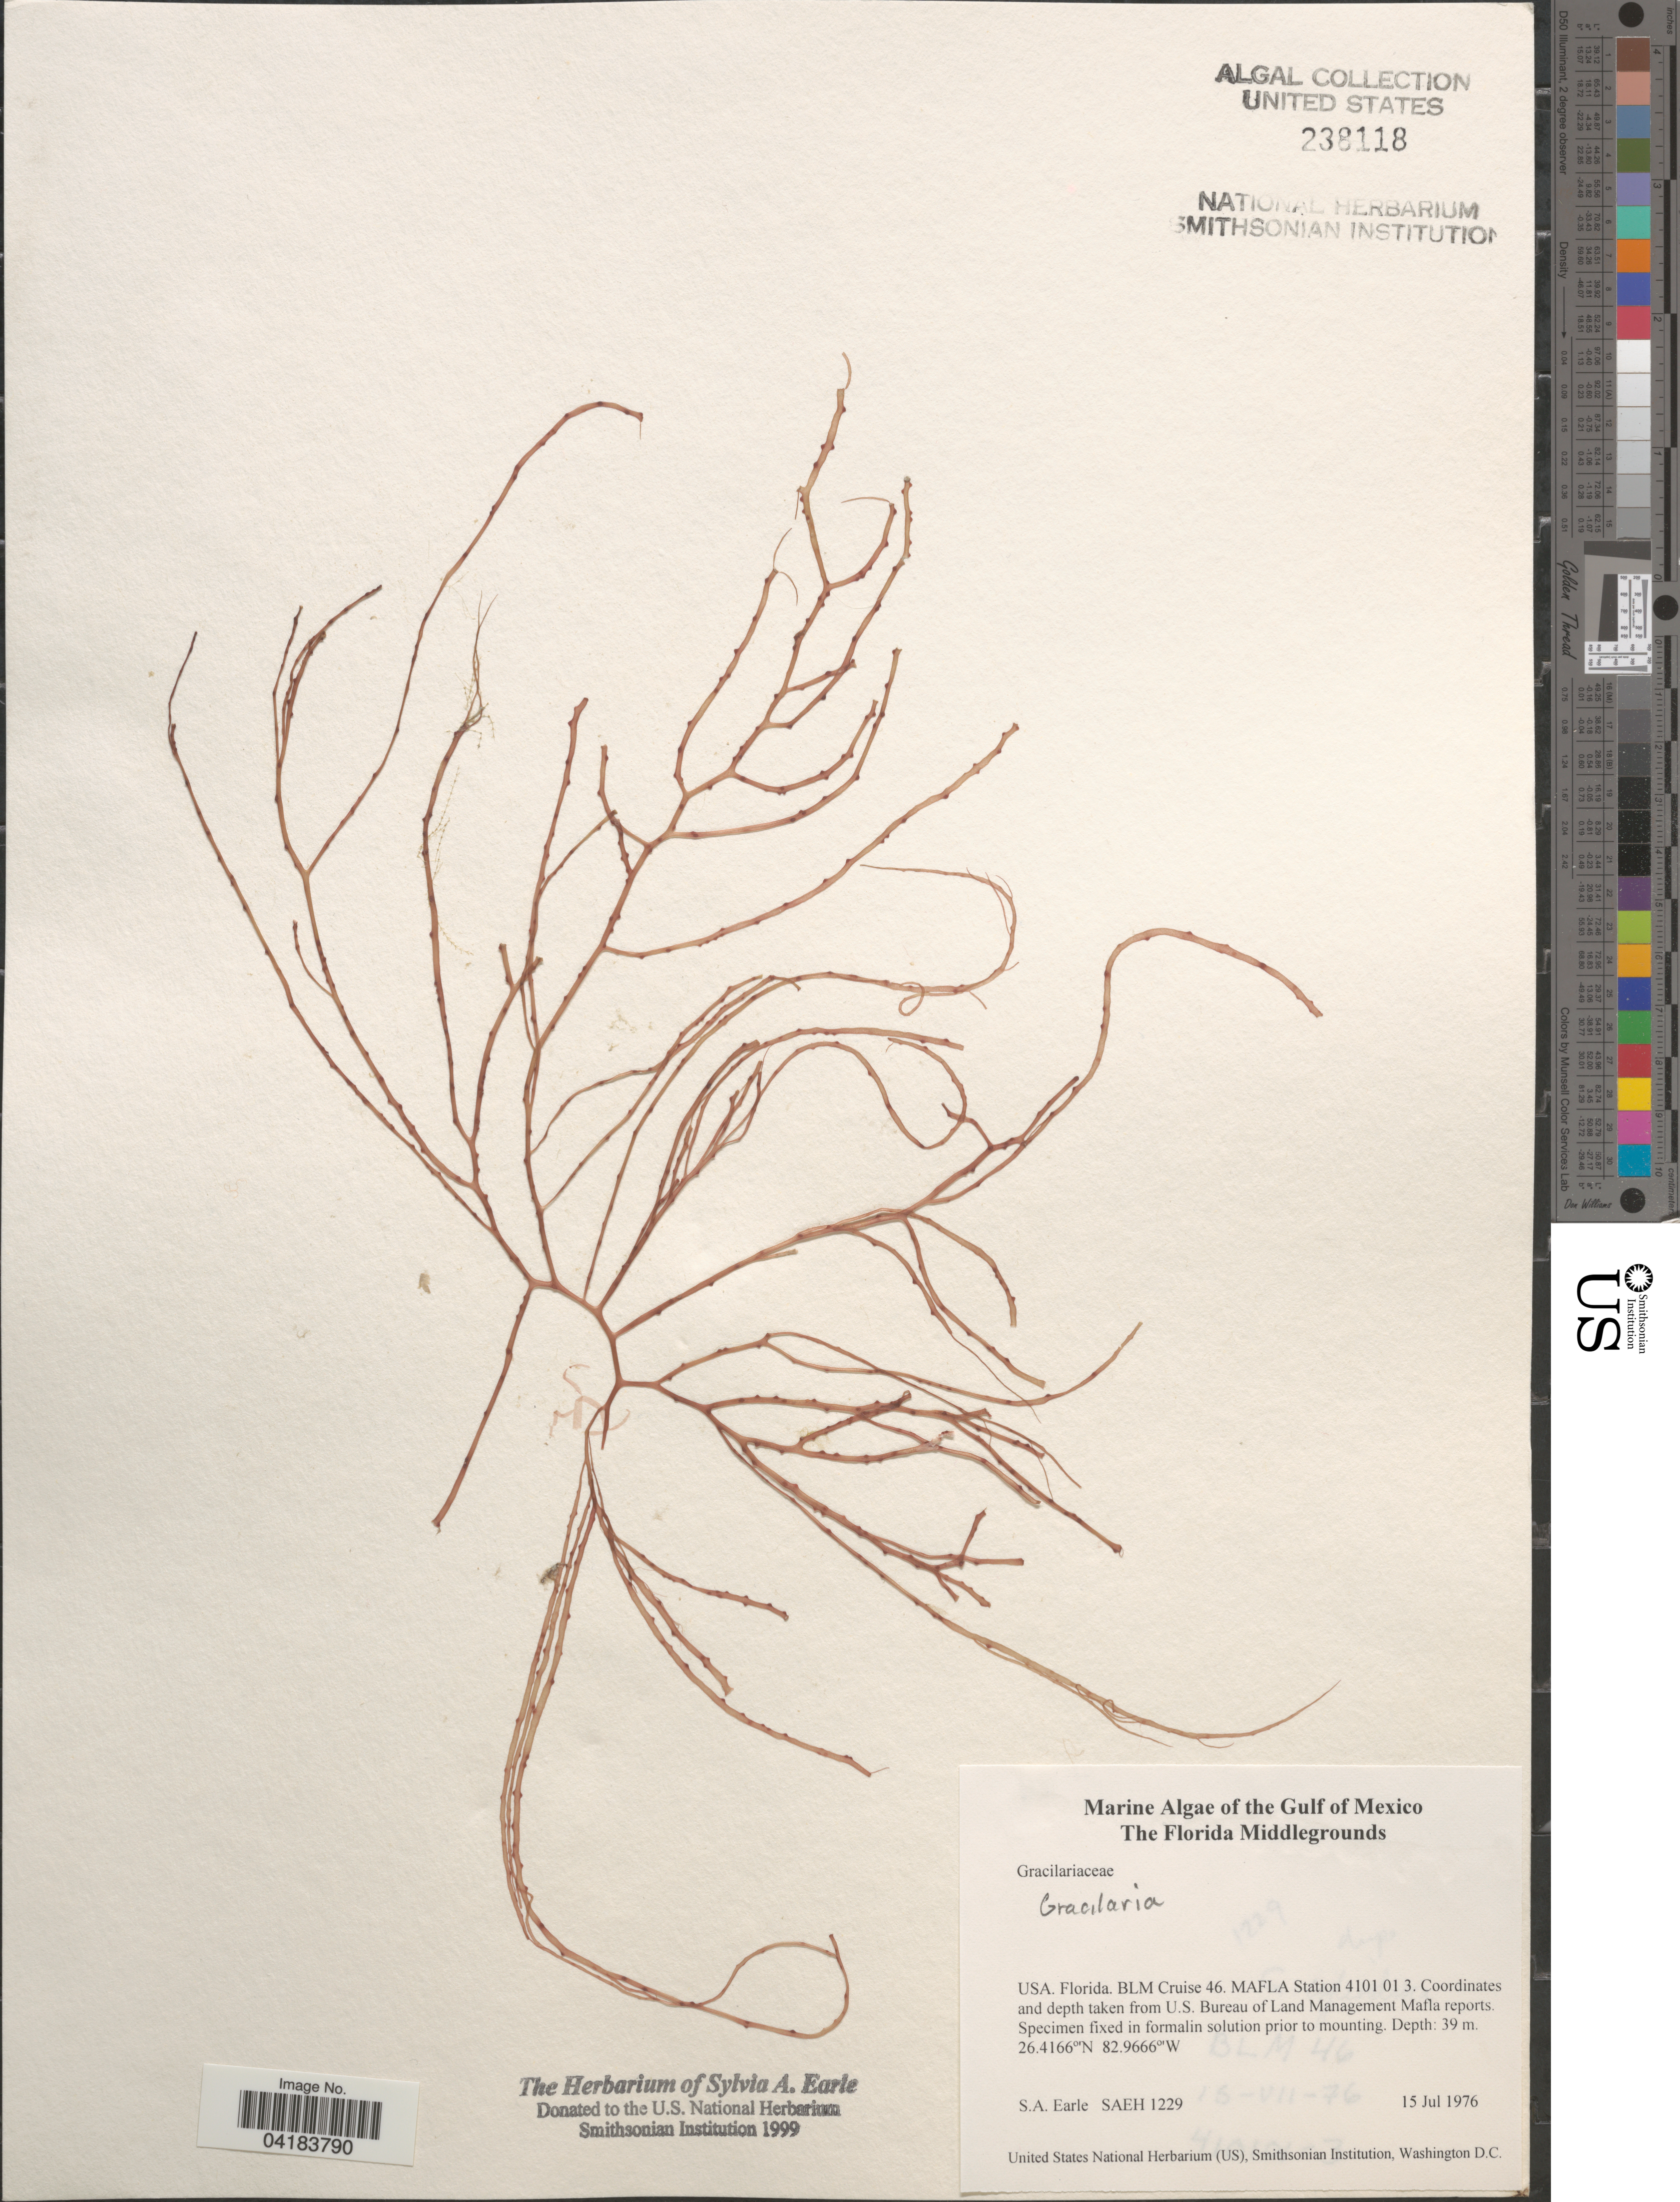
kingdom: Plantae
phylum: Rhodophyta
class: Florideophyceae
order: Gracilariales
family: Gracilariaceae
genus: Gracilaria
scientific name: Gracilaria sp.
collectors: S. A. Earle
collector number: SAEH1229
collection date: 1976-07-15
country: United States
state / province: Florida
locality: Gulf of Mexico. The Florida Middlegrounds. BLM Cruise 46. MAFLA Station 4101 01 3.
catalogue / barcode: US 238118